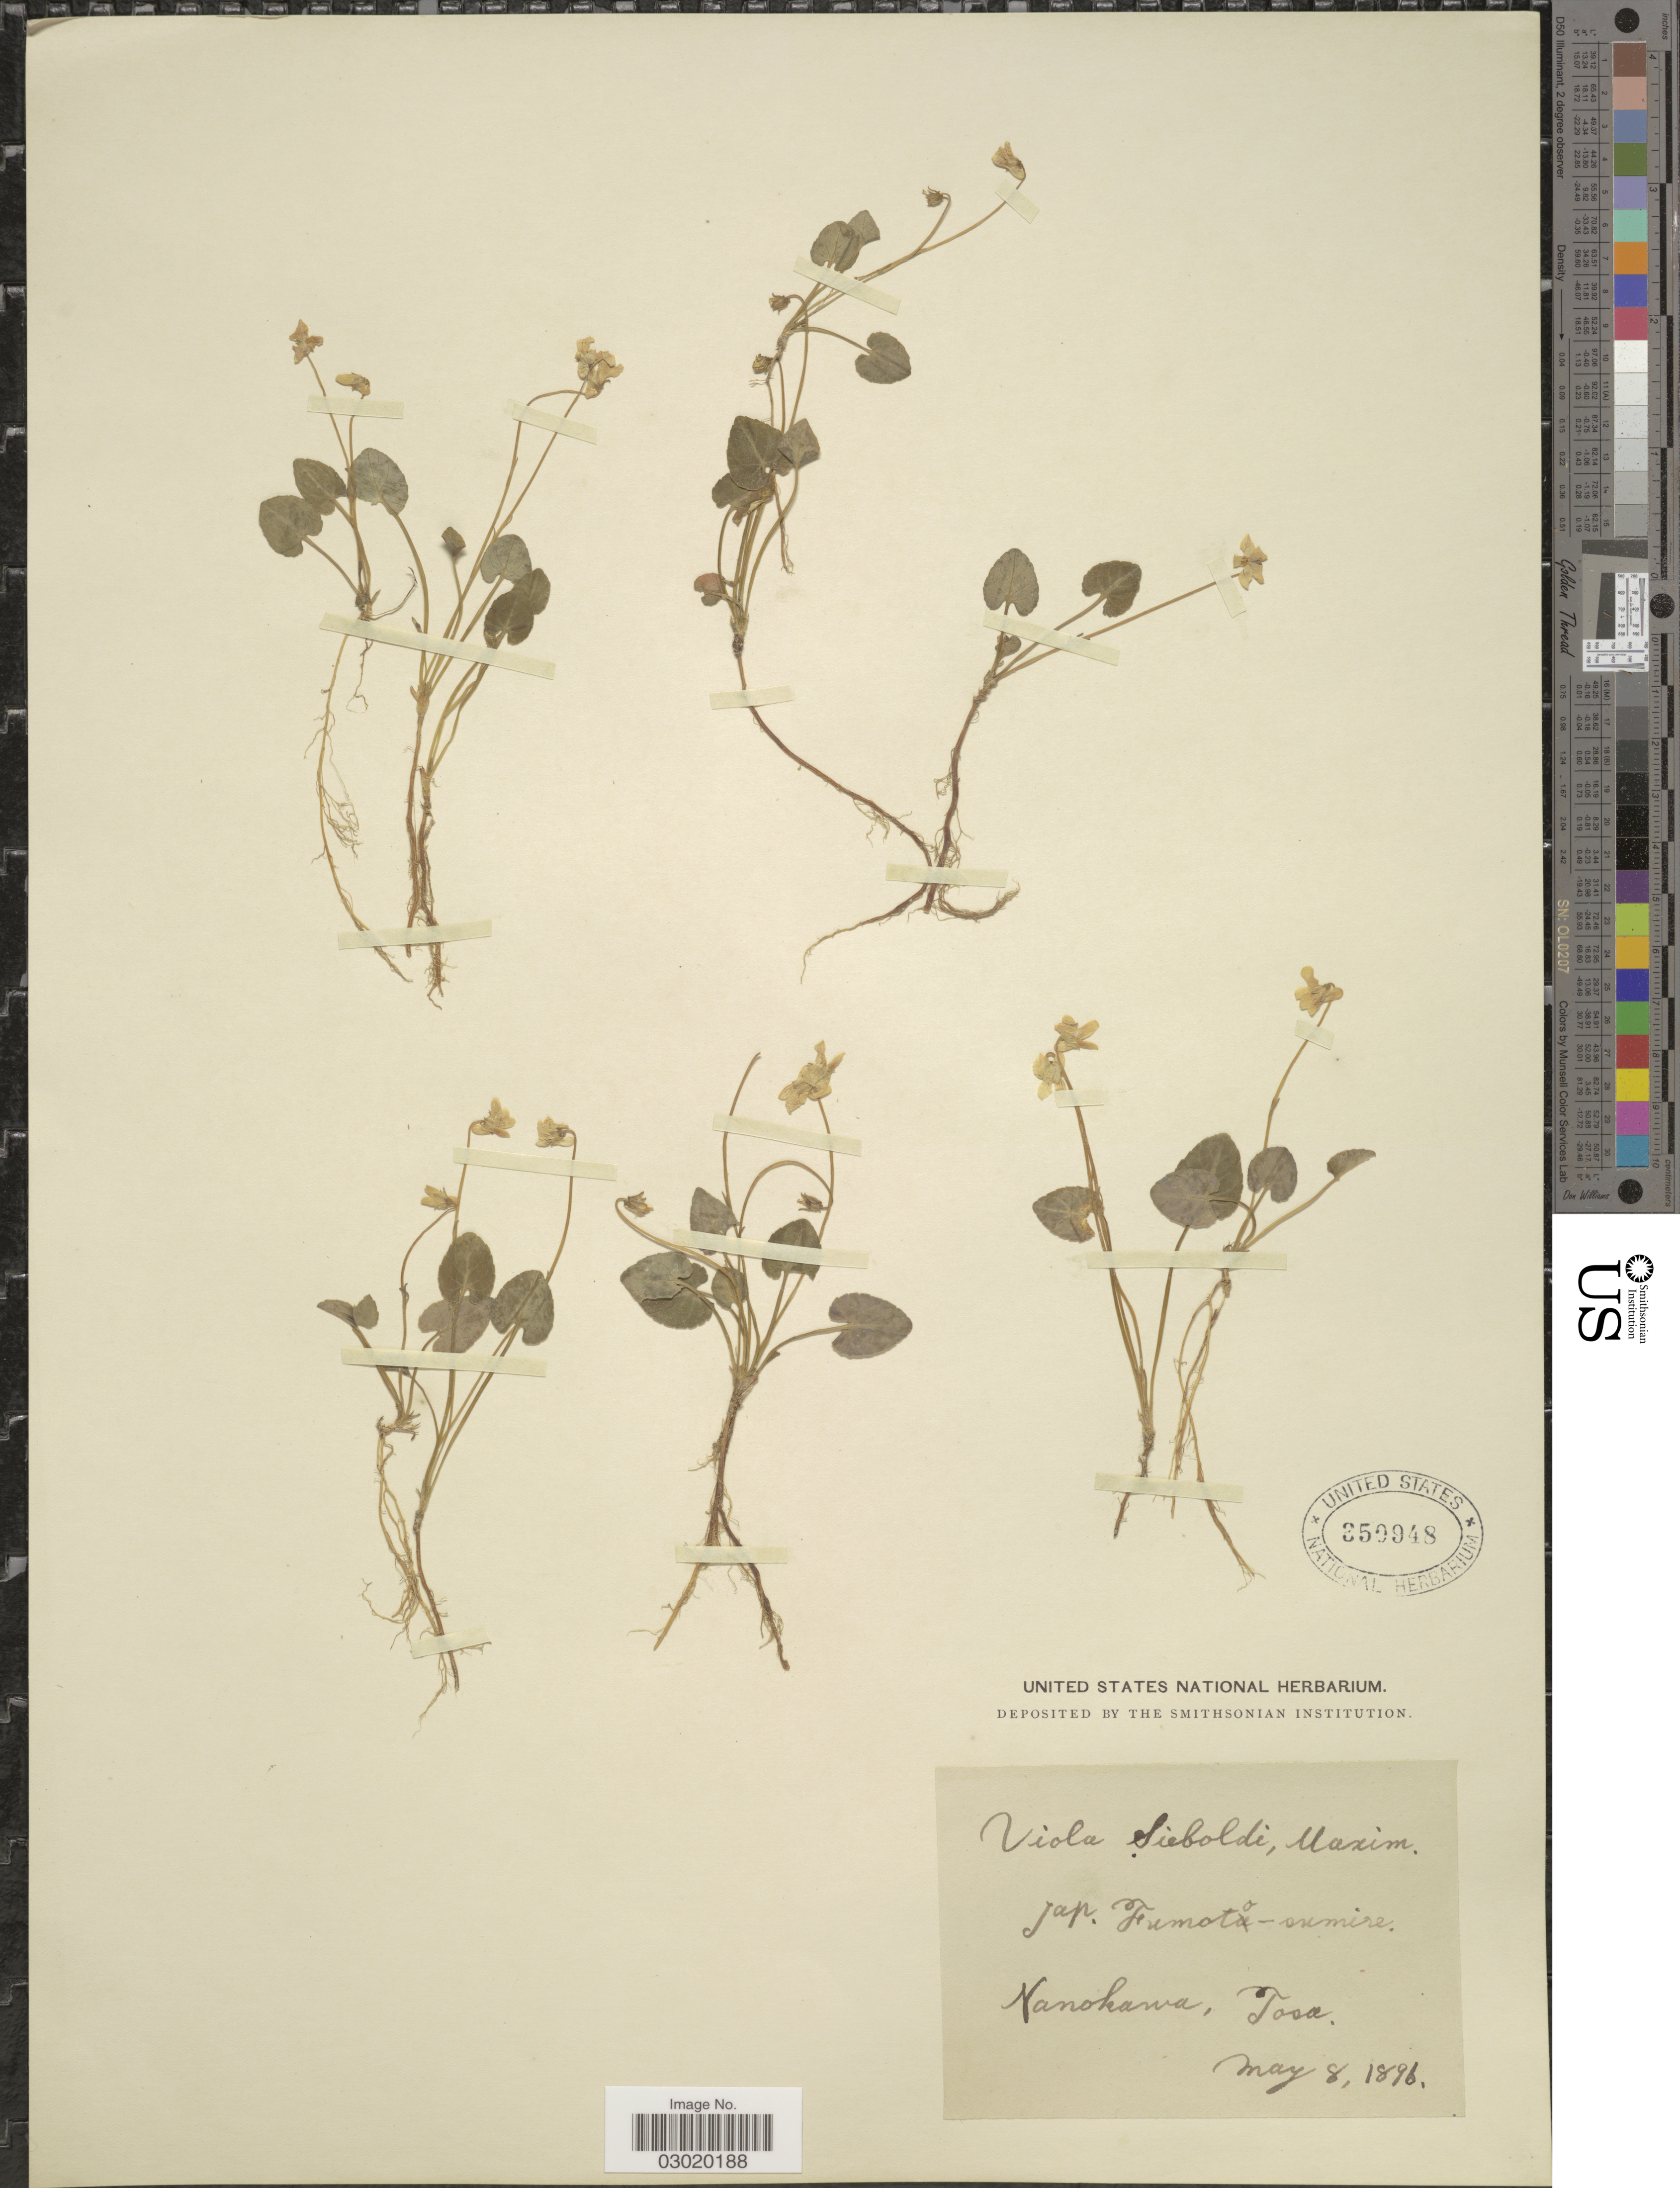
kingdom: Plantae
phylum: Tracheophyta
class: Magnoliopsida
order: Malpighiales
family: Violaceae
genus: Viola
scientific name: Viola sieboldii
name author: Maxim.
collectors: ex herb. United States National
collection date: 1896-05-08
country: Japan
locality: Nanokawa, Tosa.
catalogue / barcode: US 350948